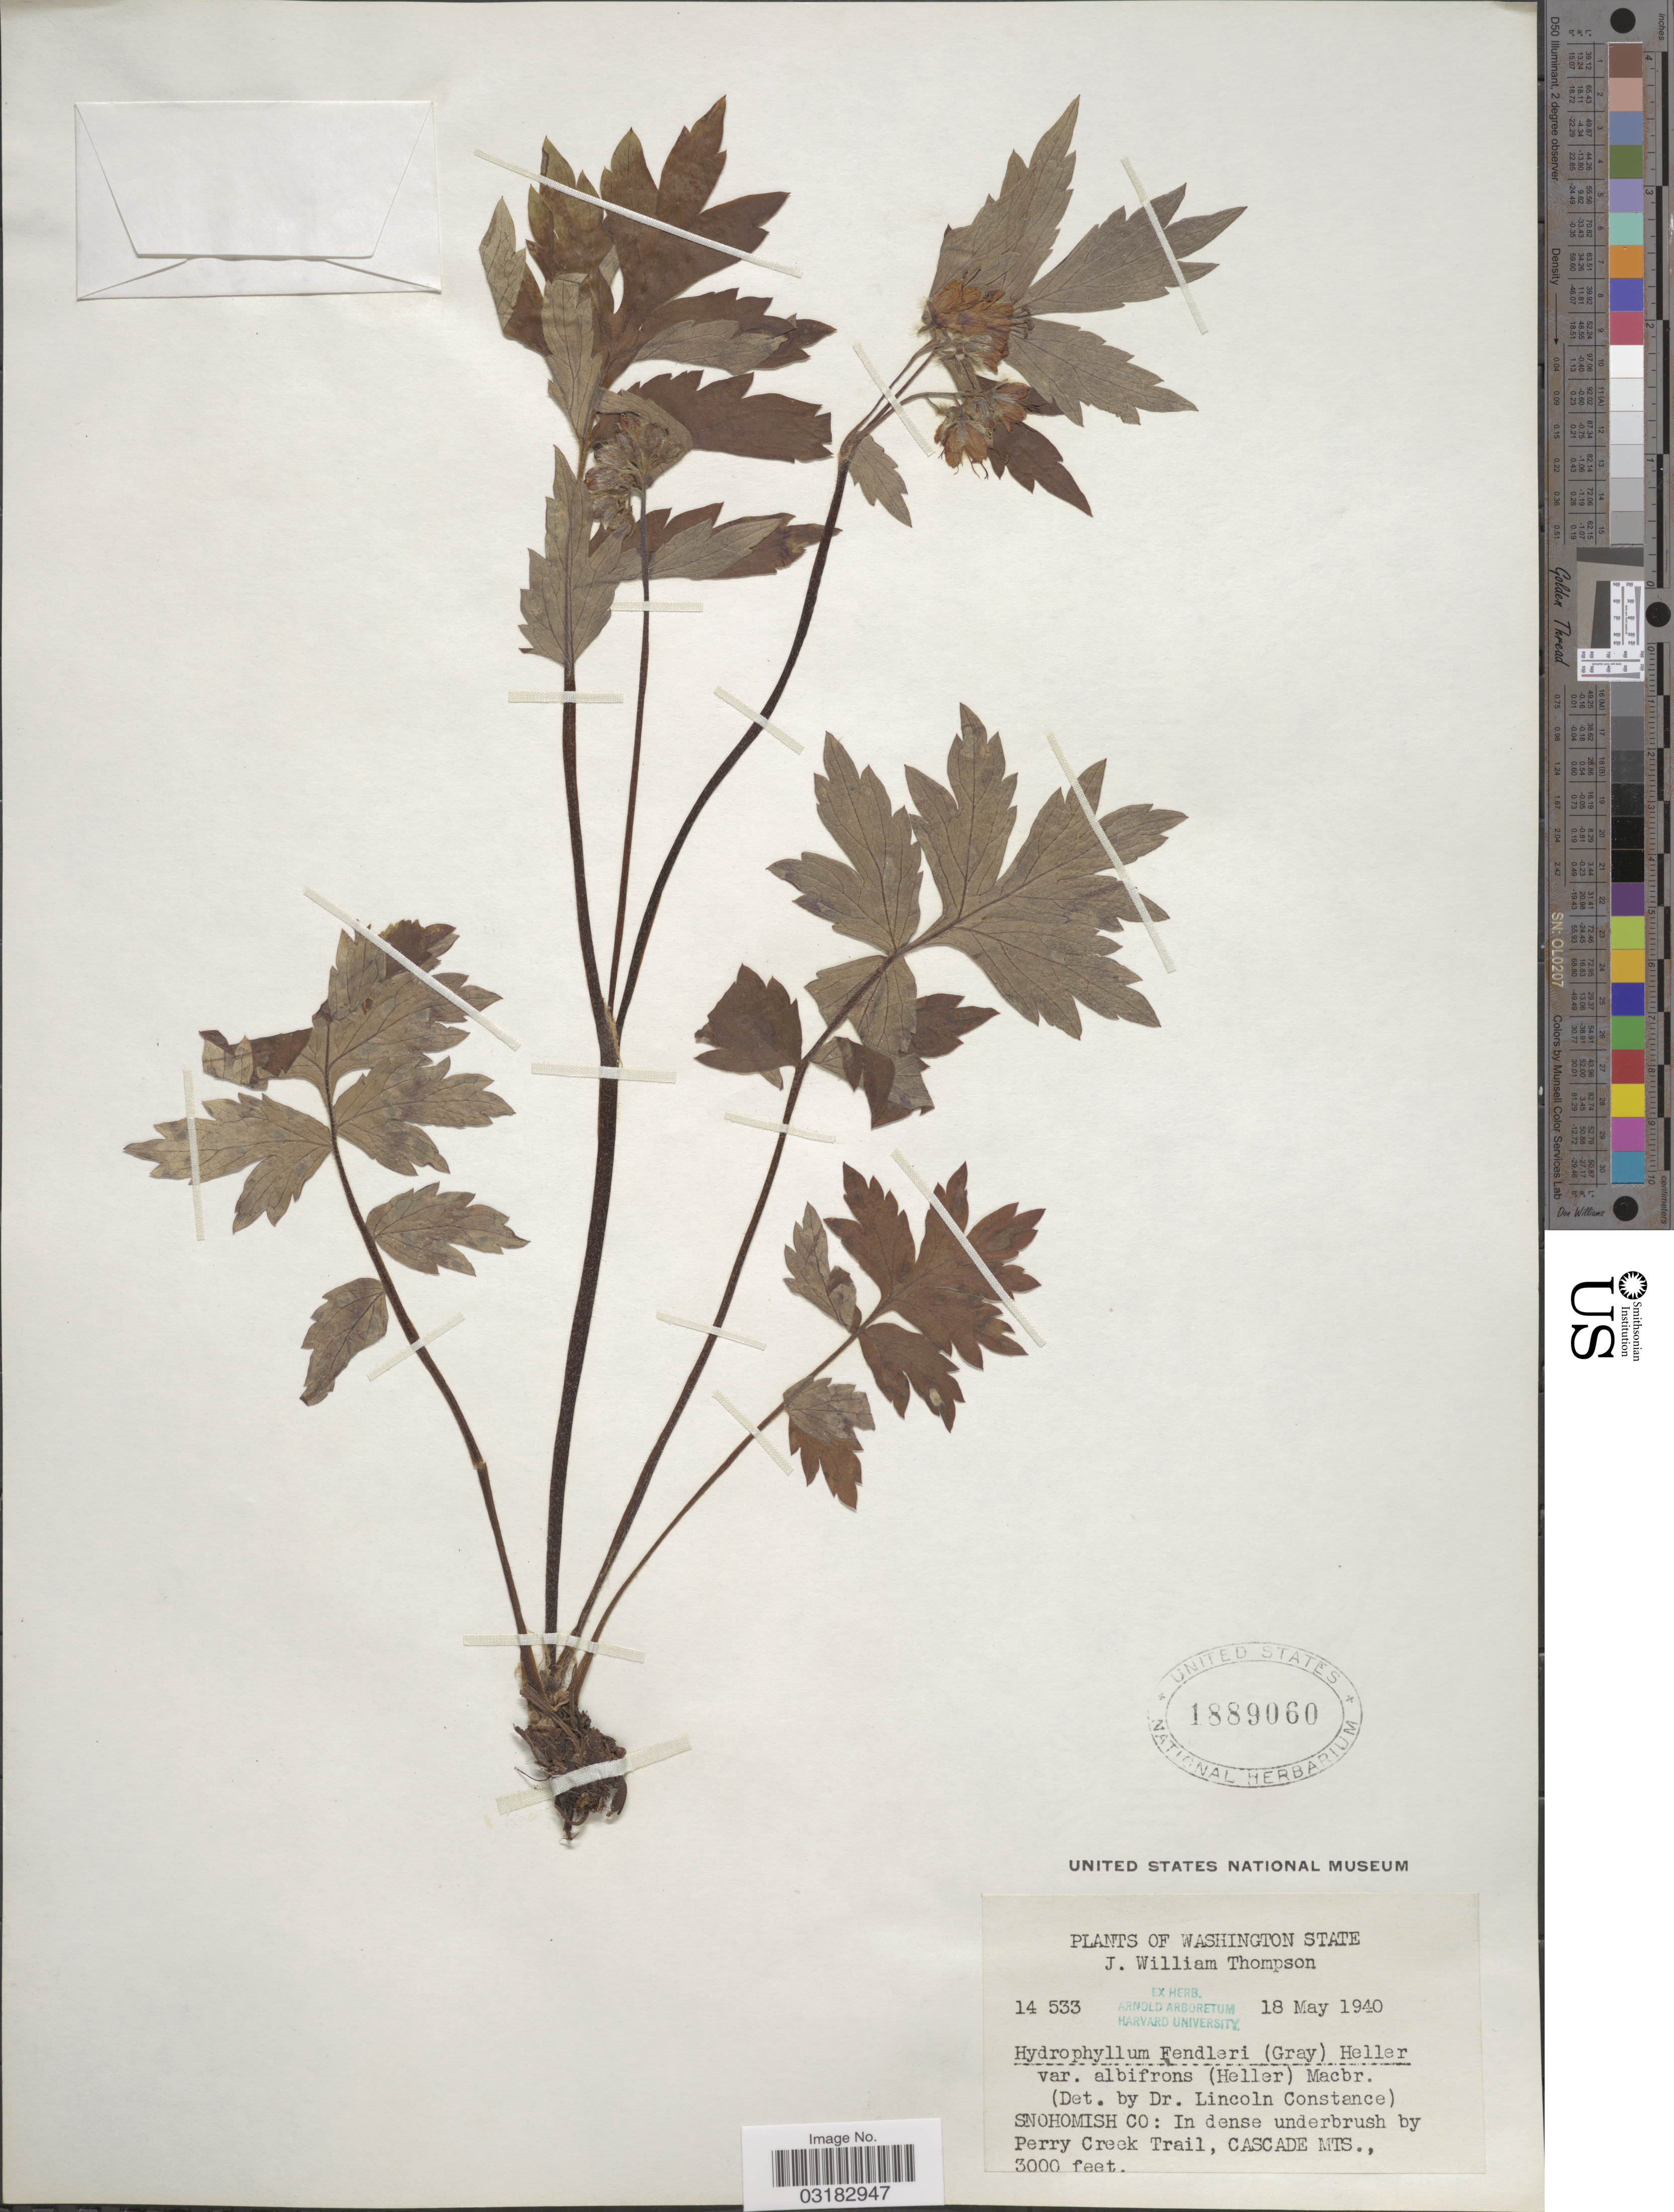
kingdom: Plantae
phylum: Tracheophyta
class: Magnoliopsida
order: Boraginales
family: Hydrophyllaceae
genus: Hydrophyllum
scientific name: Hydrophyllum fendleri var. albifrons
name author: (A. Heller) J.F. Macbr.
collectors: J. W. Thompson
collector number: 14533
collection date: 1940-05-18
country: United States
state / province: Washington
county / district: Snohomish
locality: Snohomish Co.: by Perry Creek Trail, Cascade Mts.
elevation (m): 914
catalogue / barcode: US 1889060